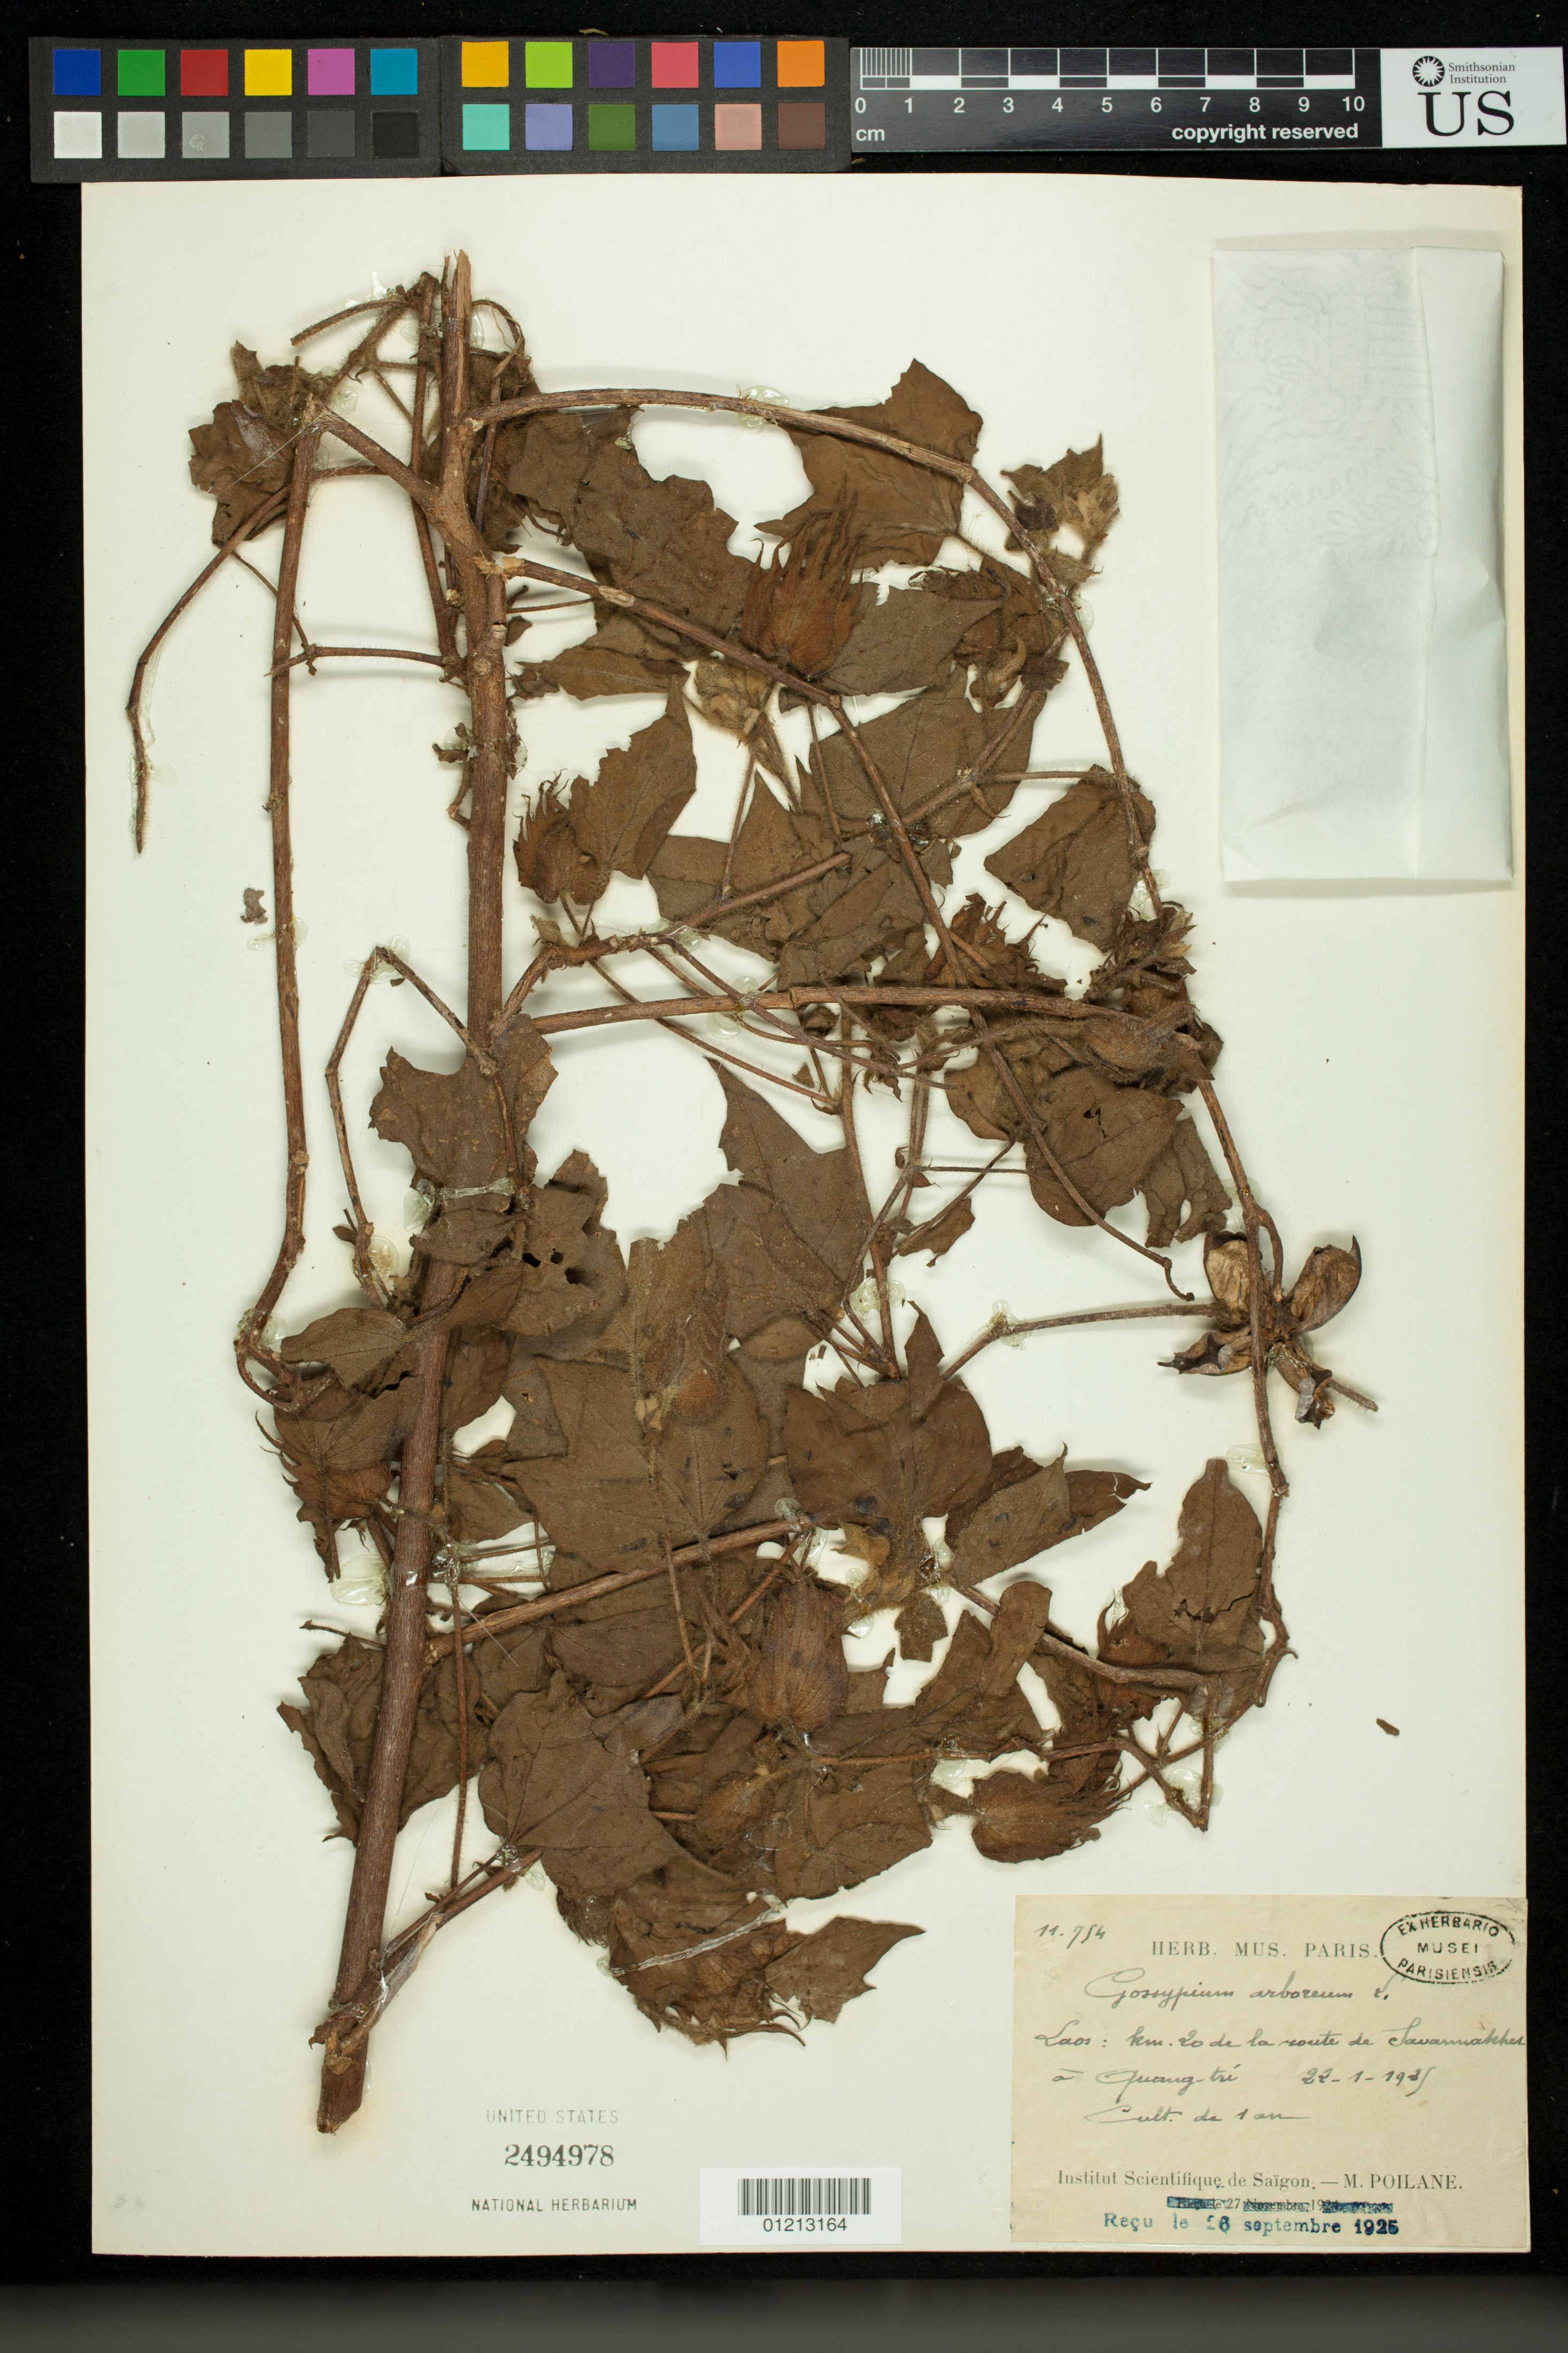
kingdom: Plantae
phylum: Tracheophyta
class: Magnoliopsida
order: Malvales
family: Malvaceae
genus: Gossypium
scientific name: Gossypium arboreum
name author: L.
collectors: M. Poilane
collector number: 11.954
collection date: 1921-01-22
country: Laos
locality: km. 20 de la route de Savannakhet a Quang-tri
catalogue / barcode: US 2494978